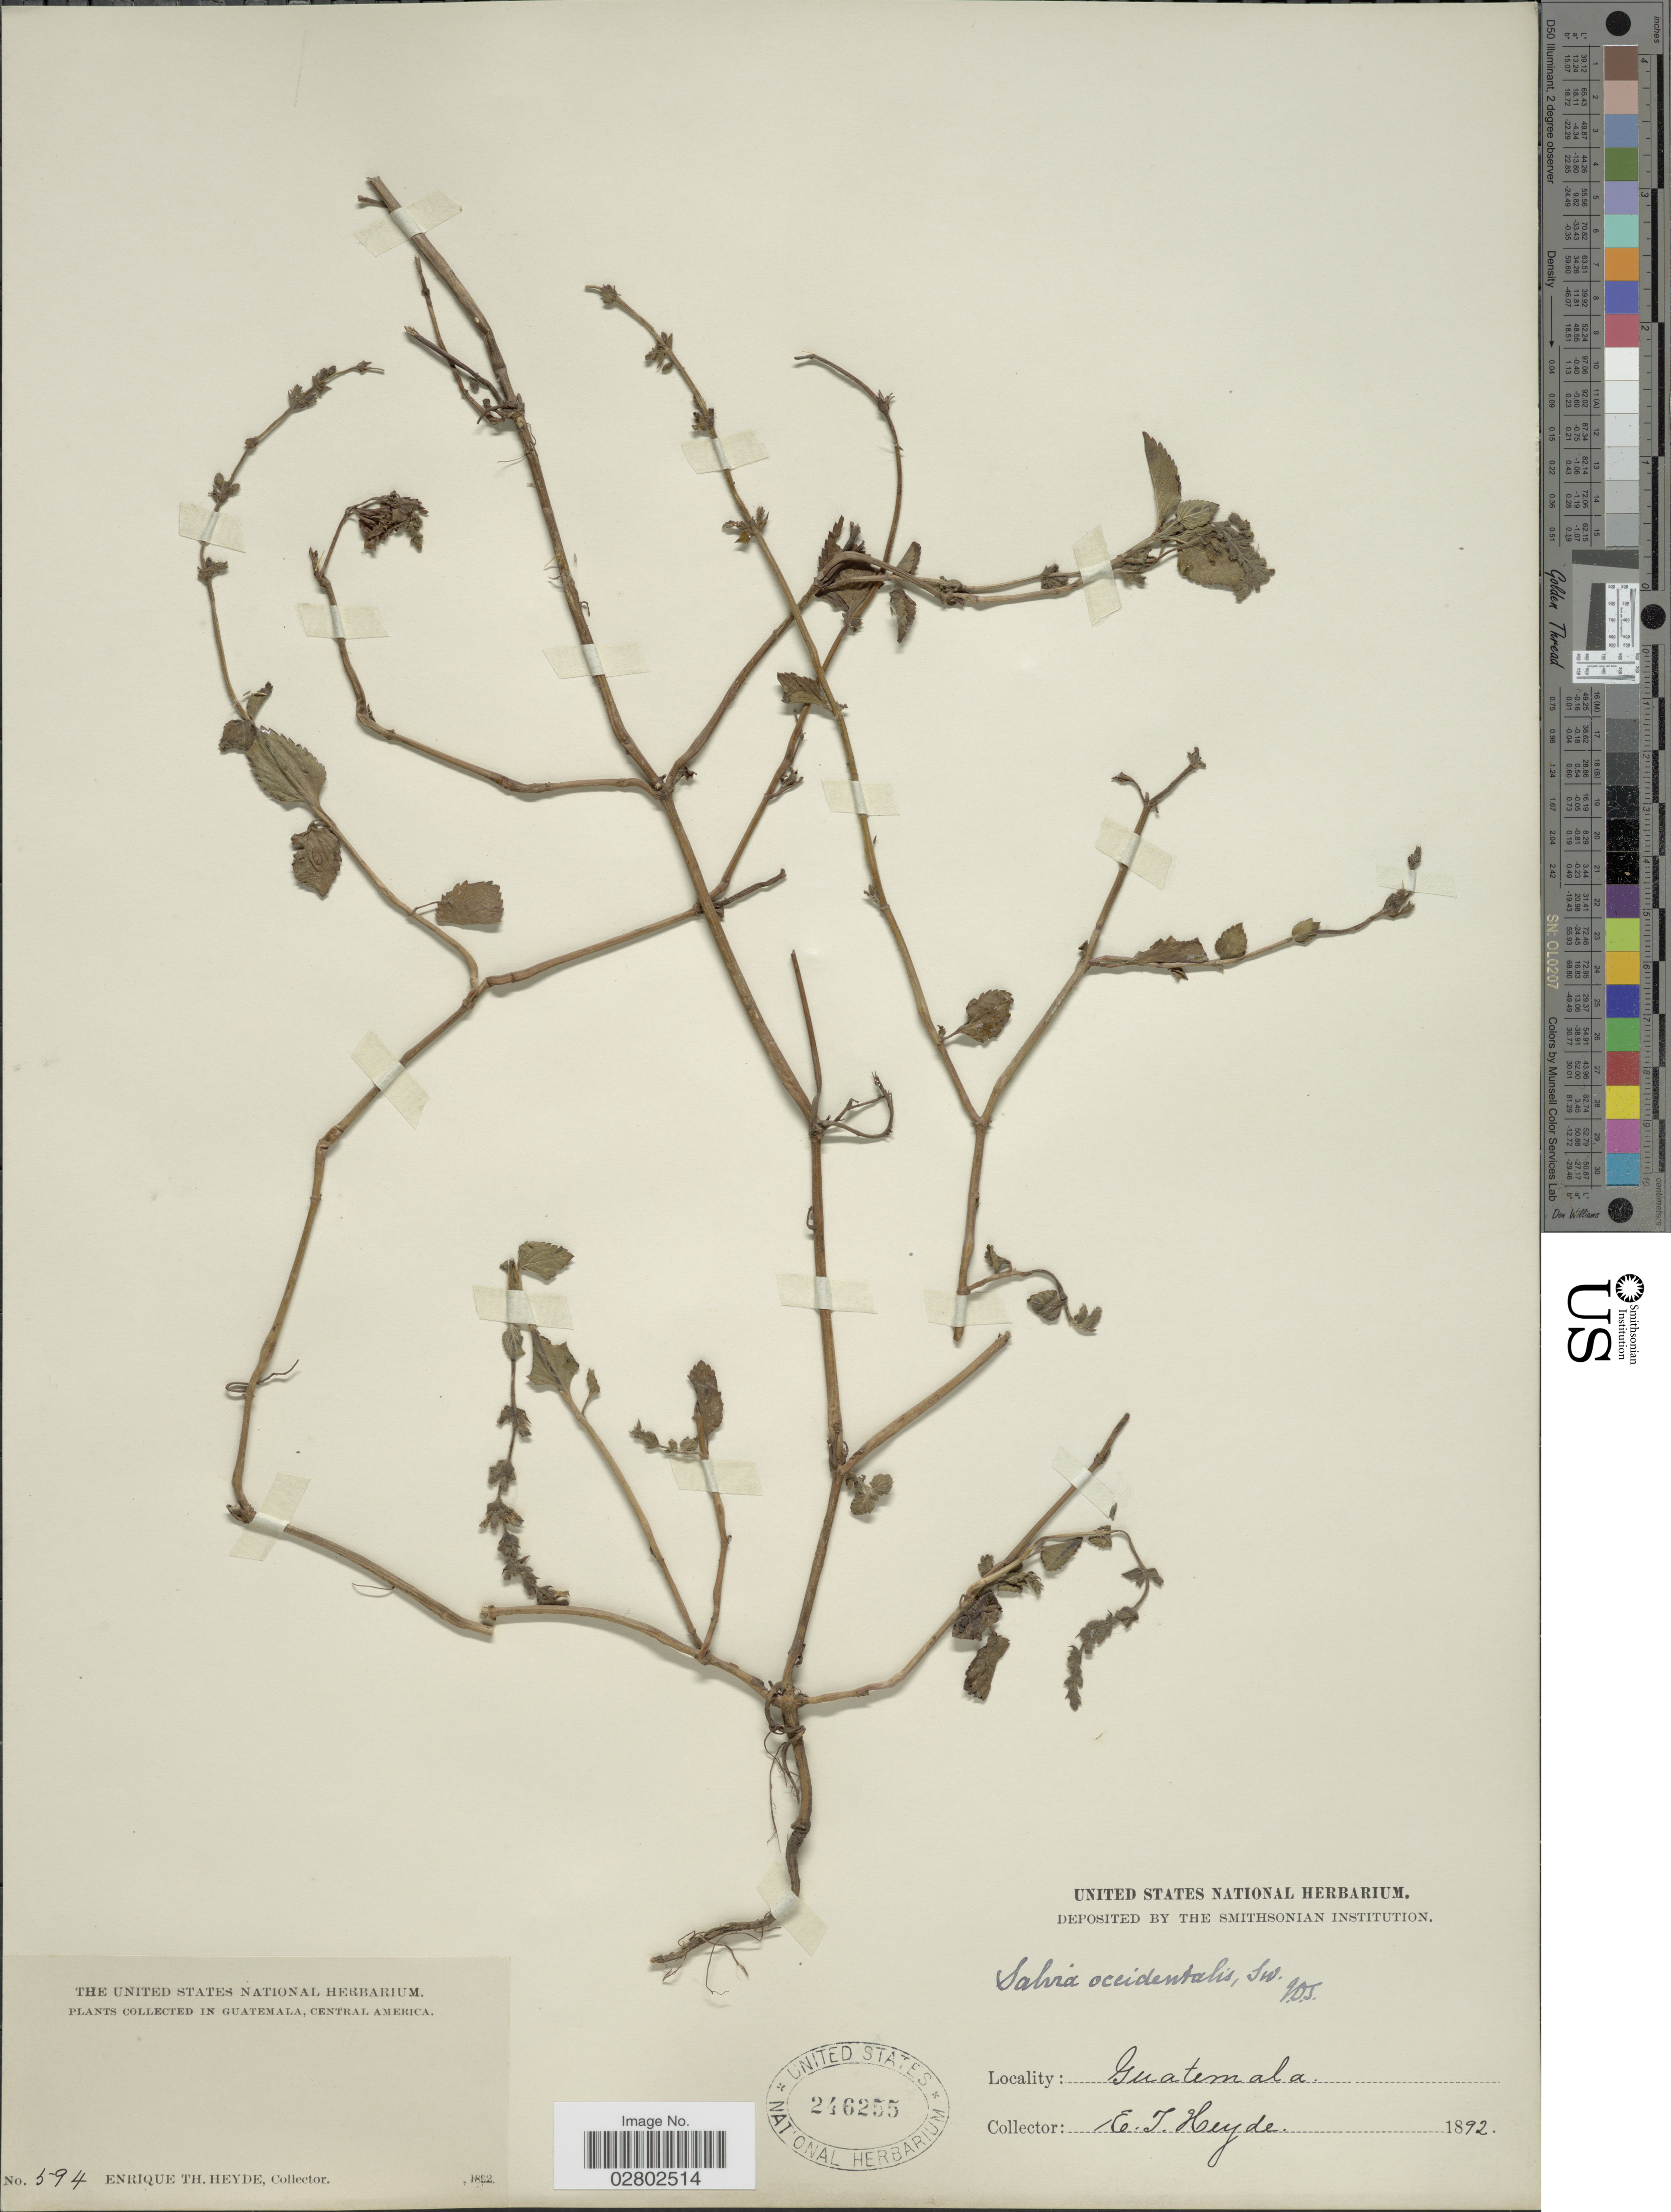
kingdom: Plantae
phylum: Tracheophyta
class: Magnoliopsida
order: Lamiales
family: Lamiaceae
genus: Salvia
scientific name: Salvia occidentalis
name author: Sw.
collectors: E. T. Heyde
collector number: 594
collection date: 1892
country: Guatemala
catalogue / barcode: US 246255